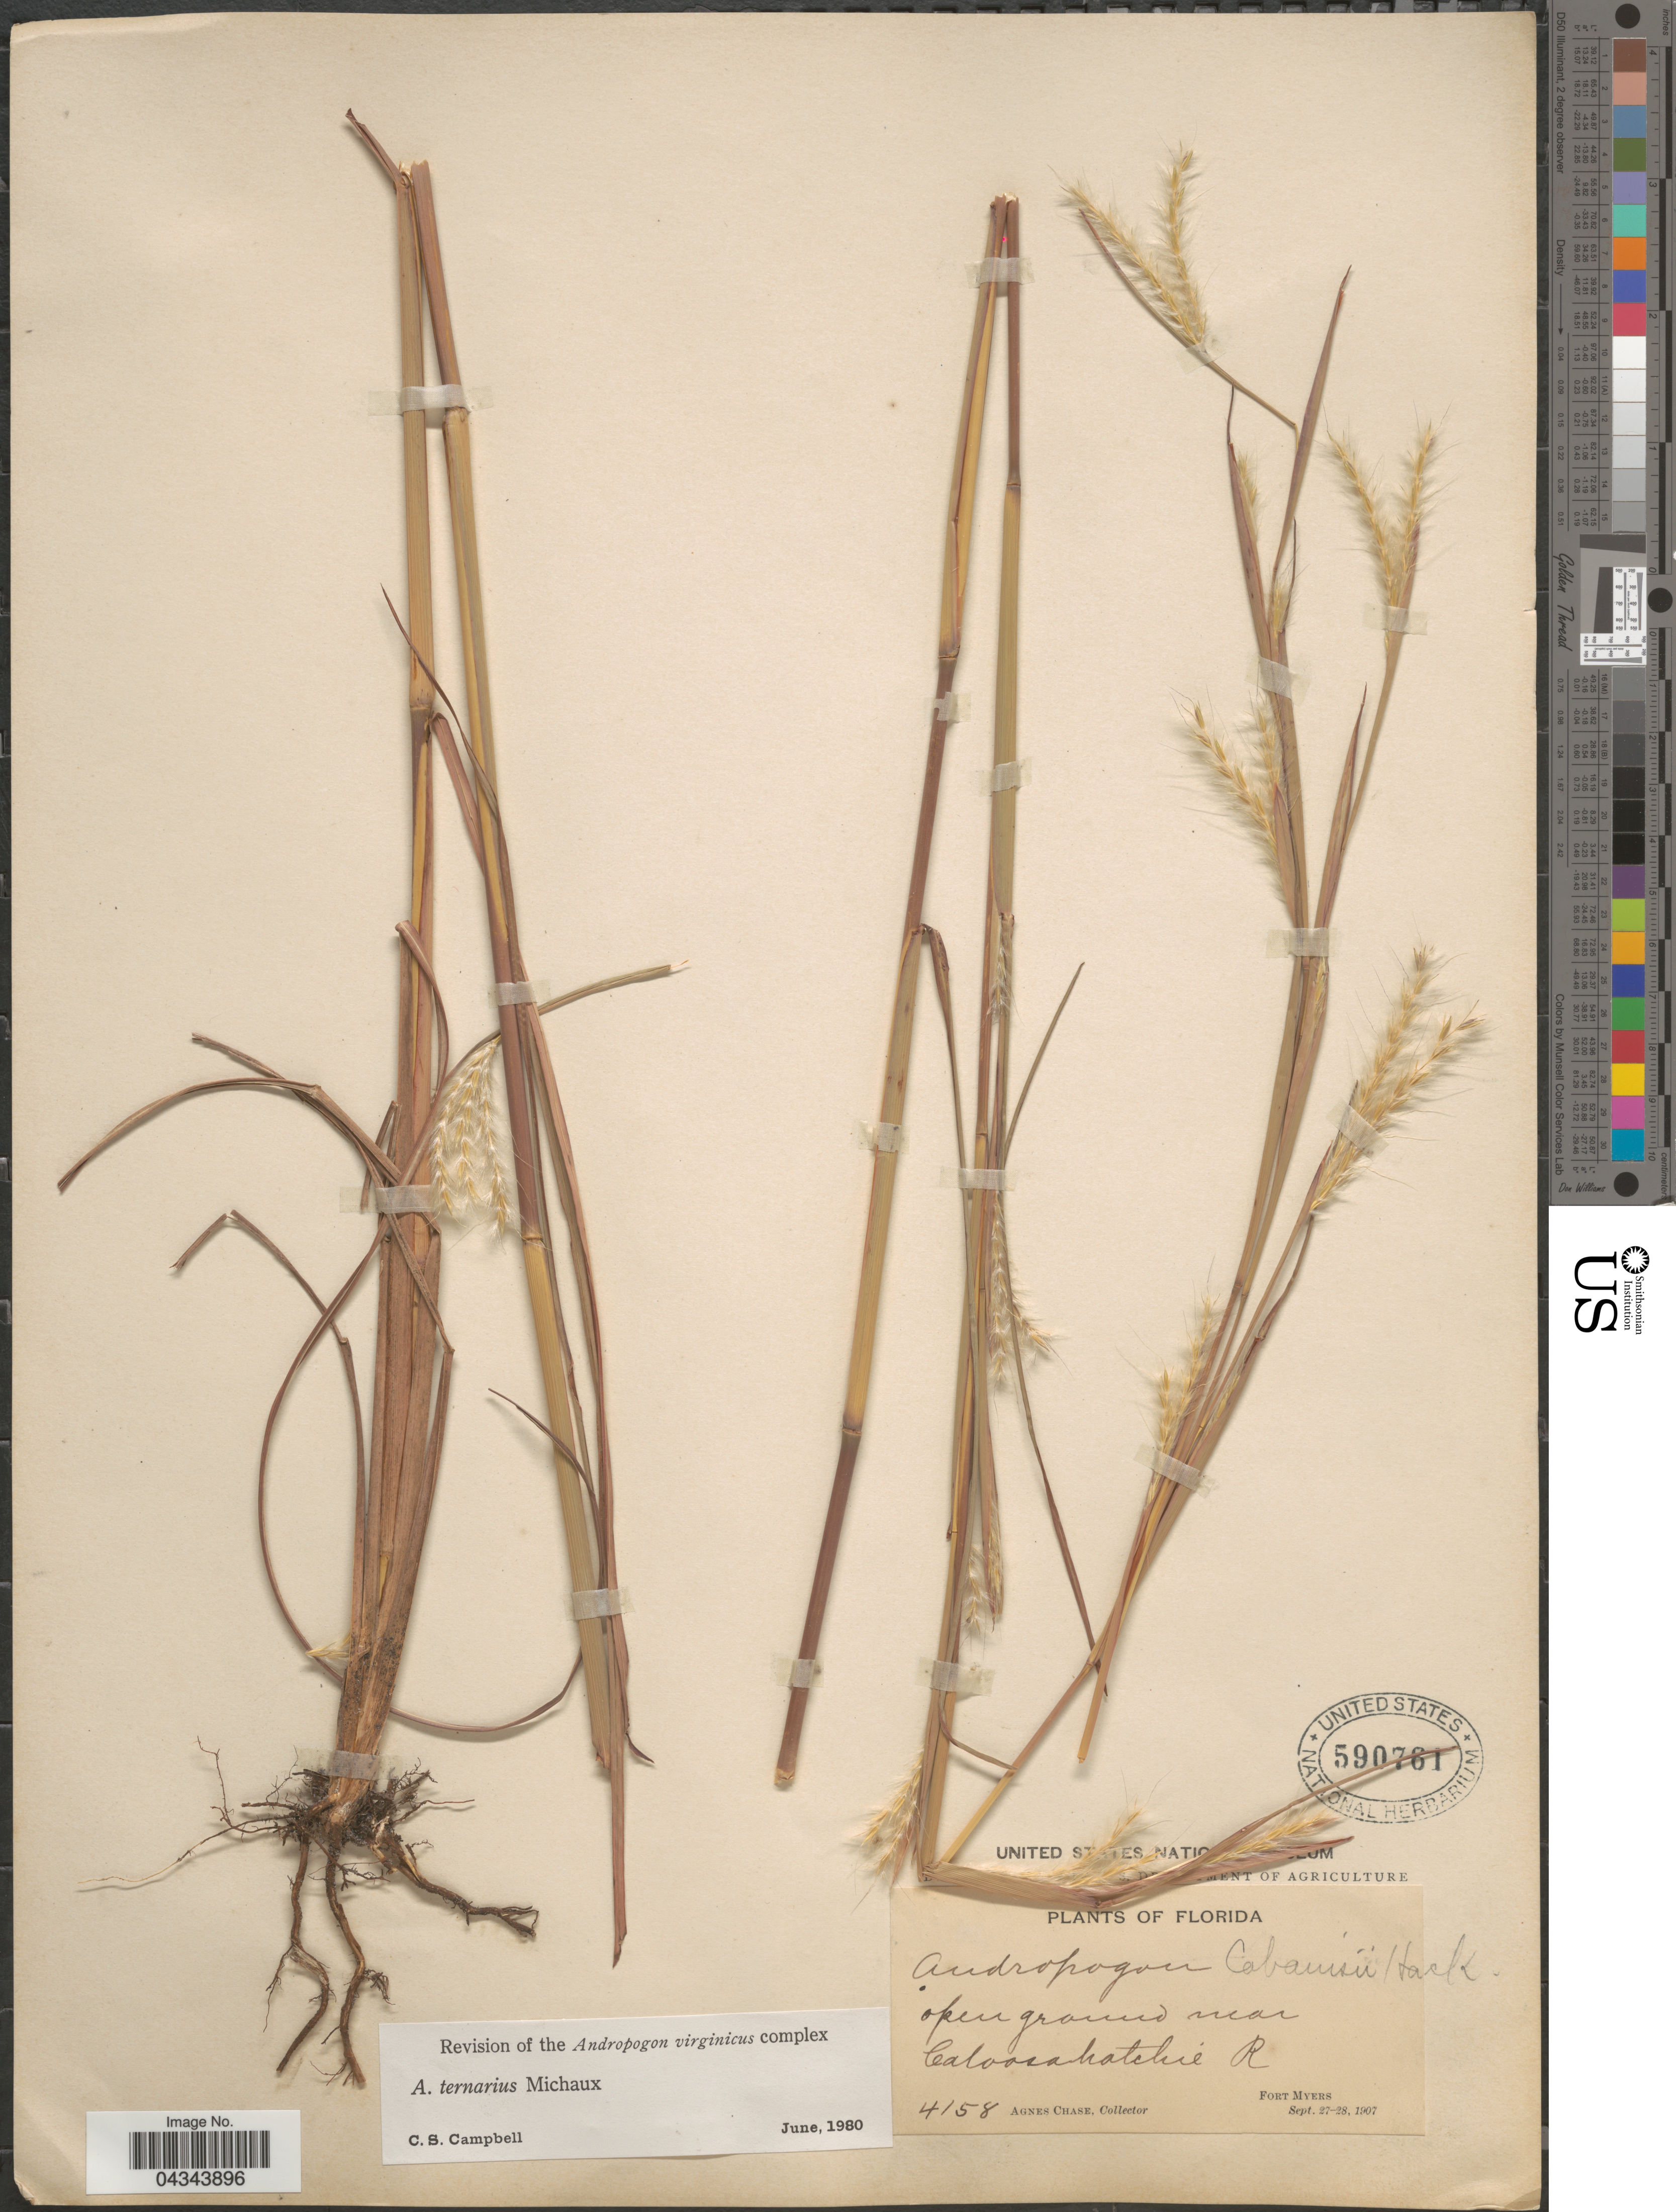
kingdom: Plantae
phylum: Tracheophyta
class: Liliopsida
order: Poales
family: Poaceae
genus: Andropogon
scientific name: Andropogon ternarius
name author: Michx.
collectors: A. Chase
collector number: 4158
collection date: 1907-09-27/1907-09-28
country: United States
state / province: Florida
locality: Open ground near Caloosahatchie R. Fort Myers.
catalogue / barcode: US 590761